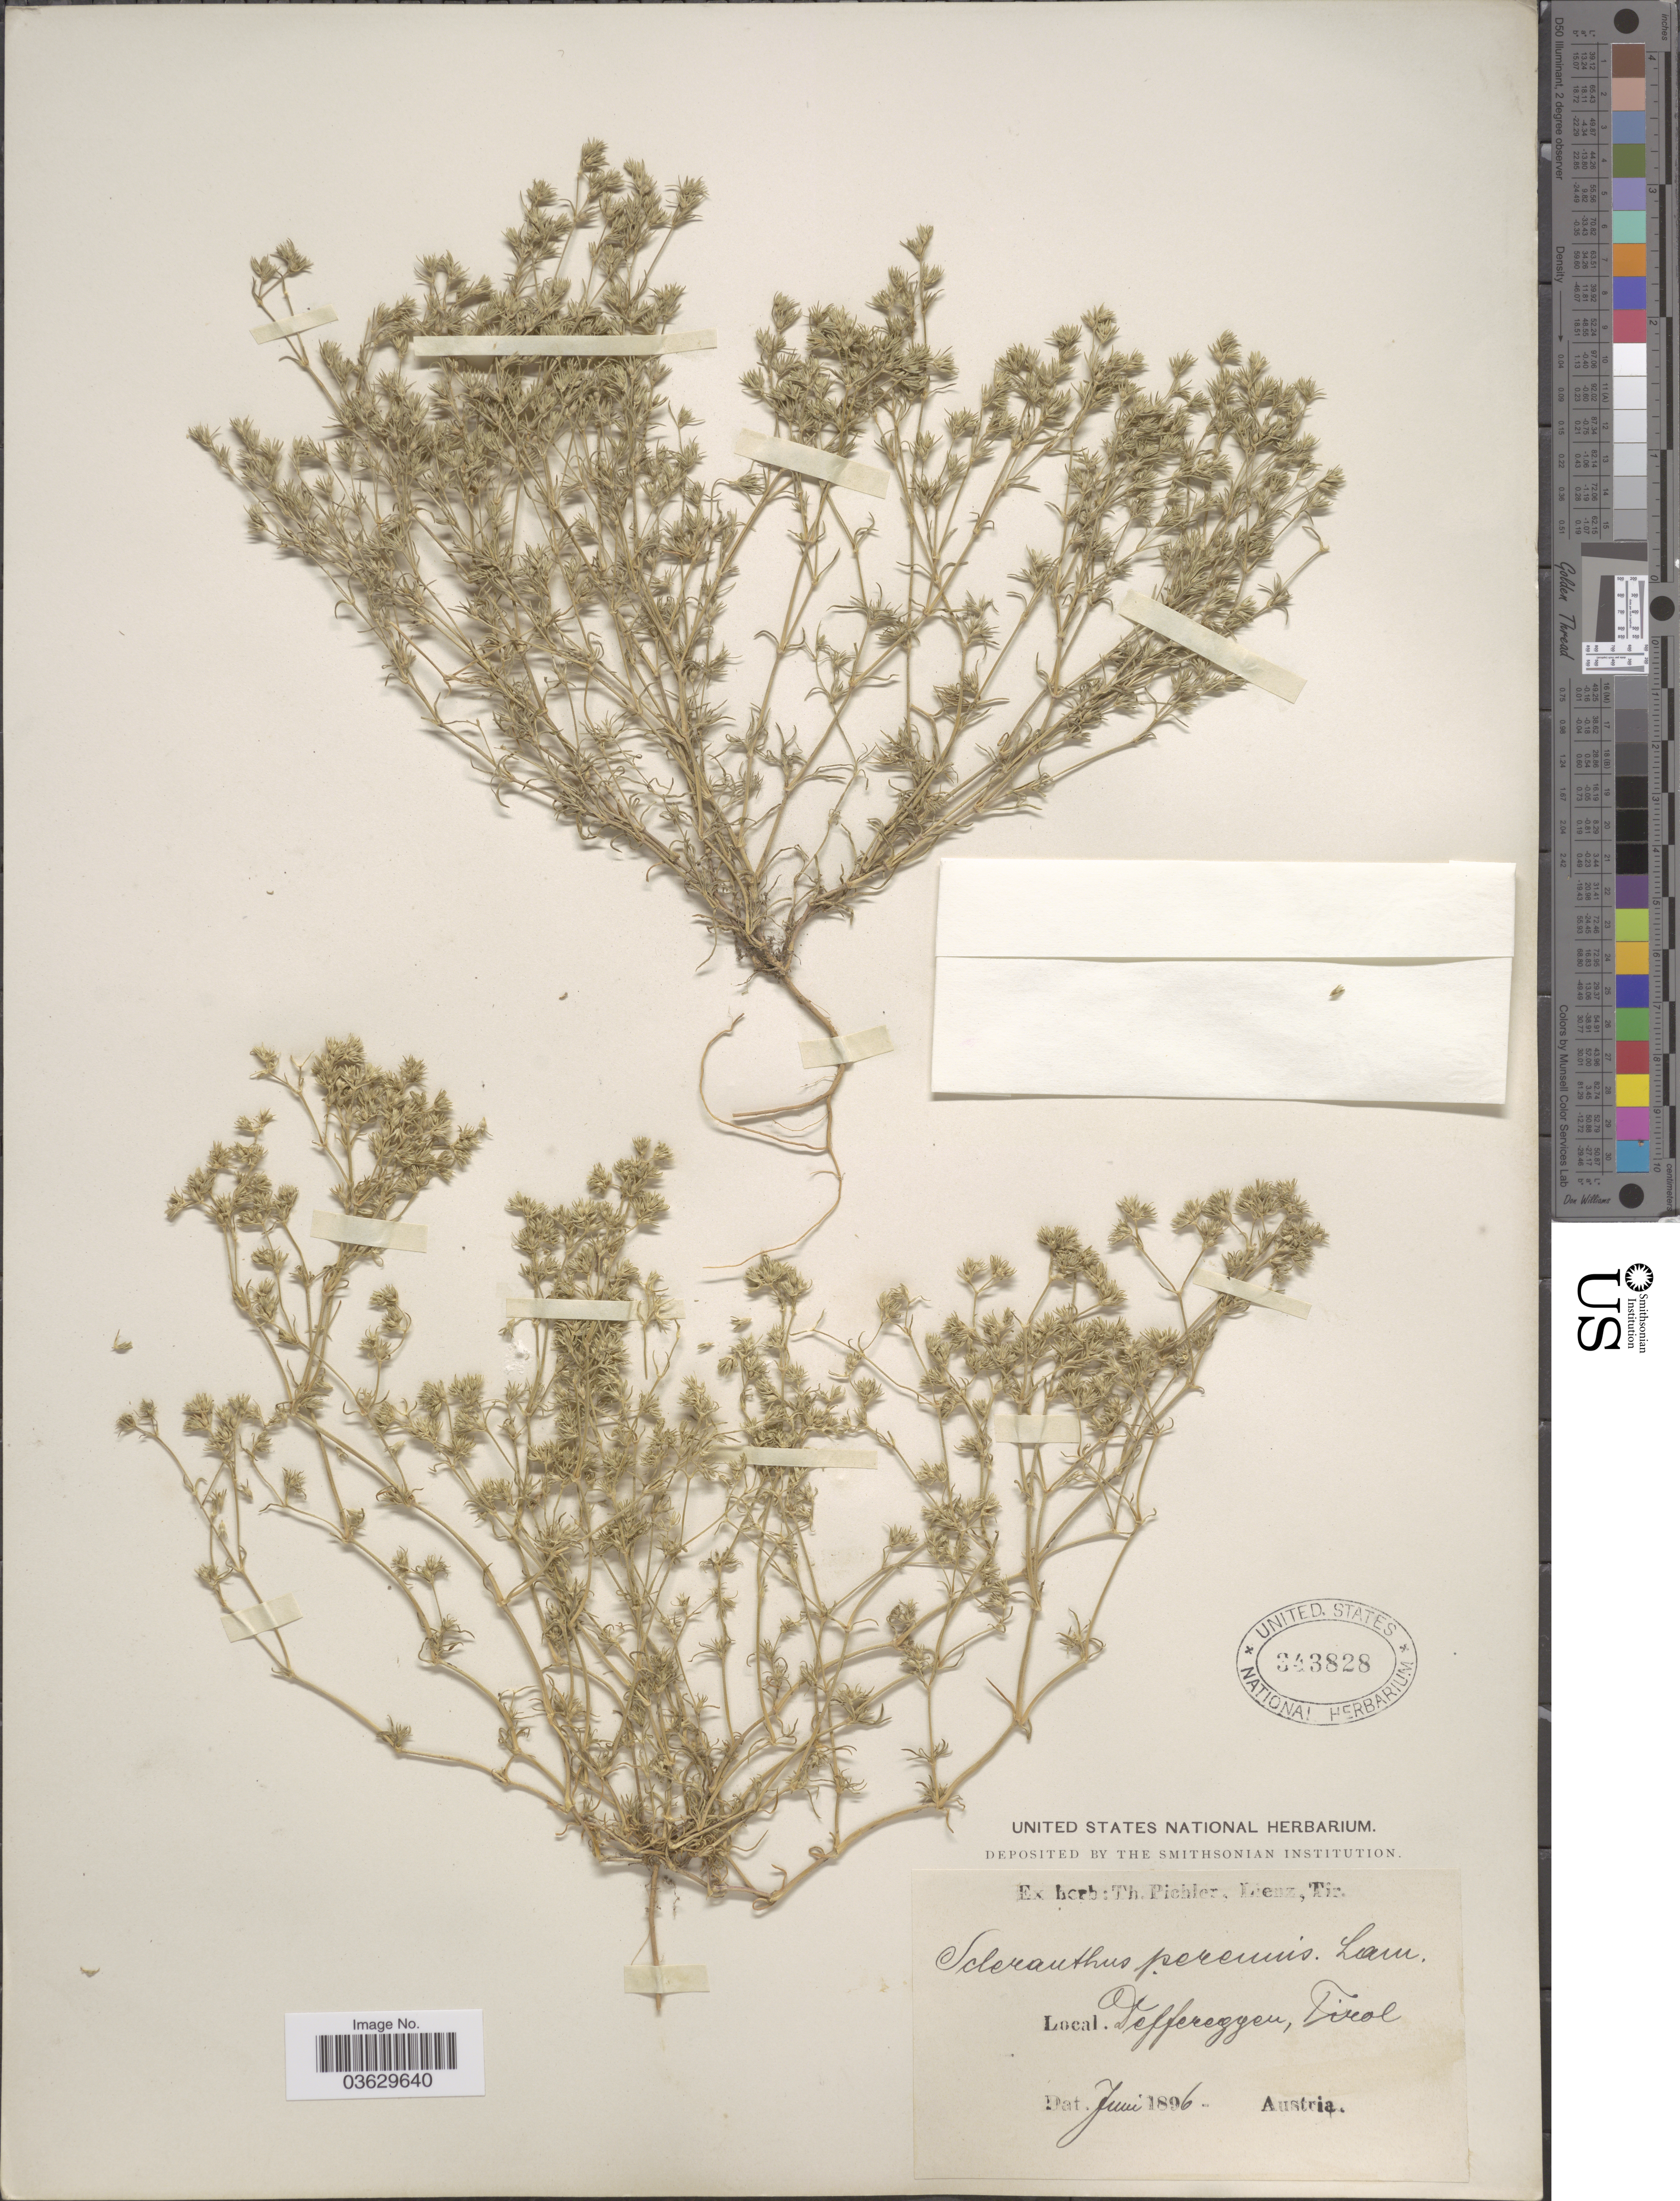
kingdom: Plantae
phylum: Tracheophyta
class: Magnoliopsida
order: Caryophyllales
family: Caryophyllaceae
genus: Scleranthus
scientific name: Scleranthus perennis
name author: L.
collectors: ex herb. T. Pichler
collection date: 1896-06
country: Austria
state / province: Tirol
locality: Deffereggen, Tirol.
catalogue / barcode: US 343828